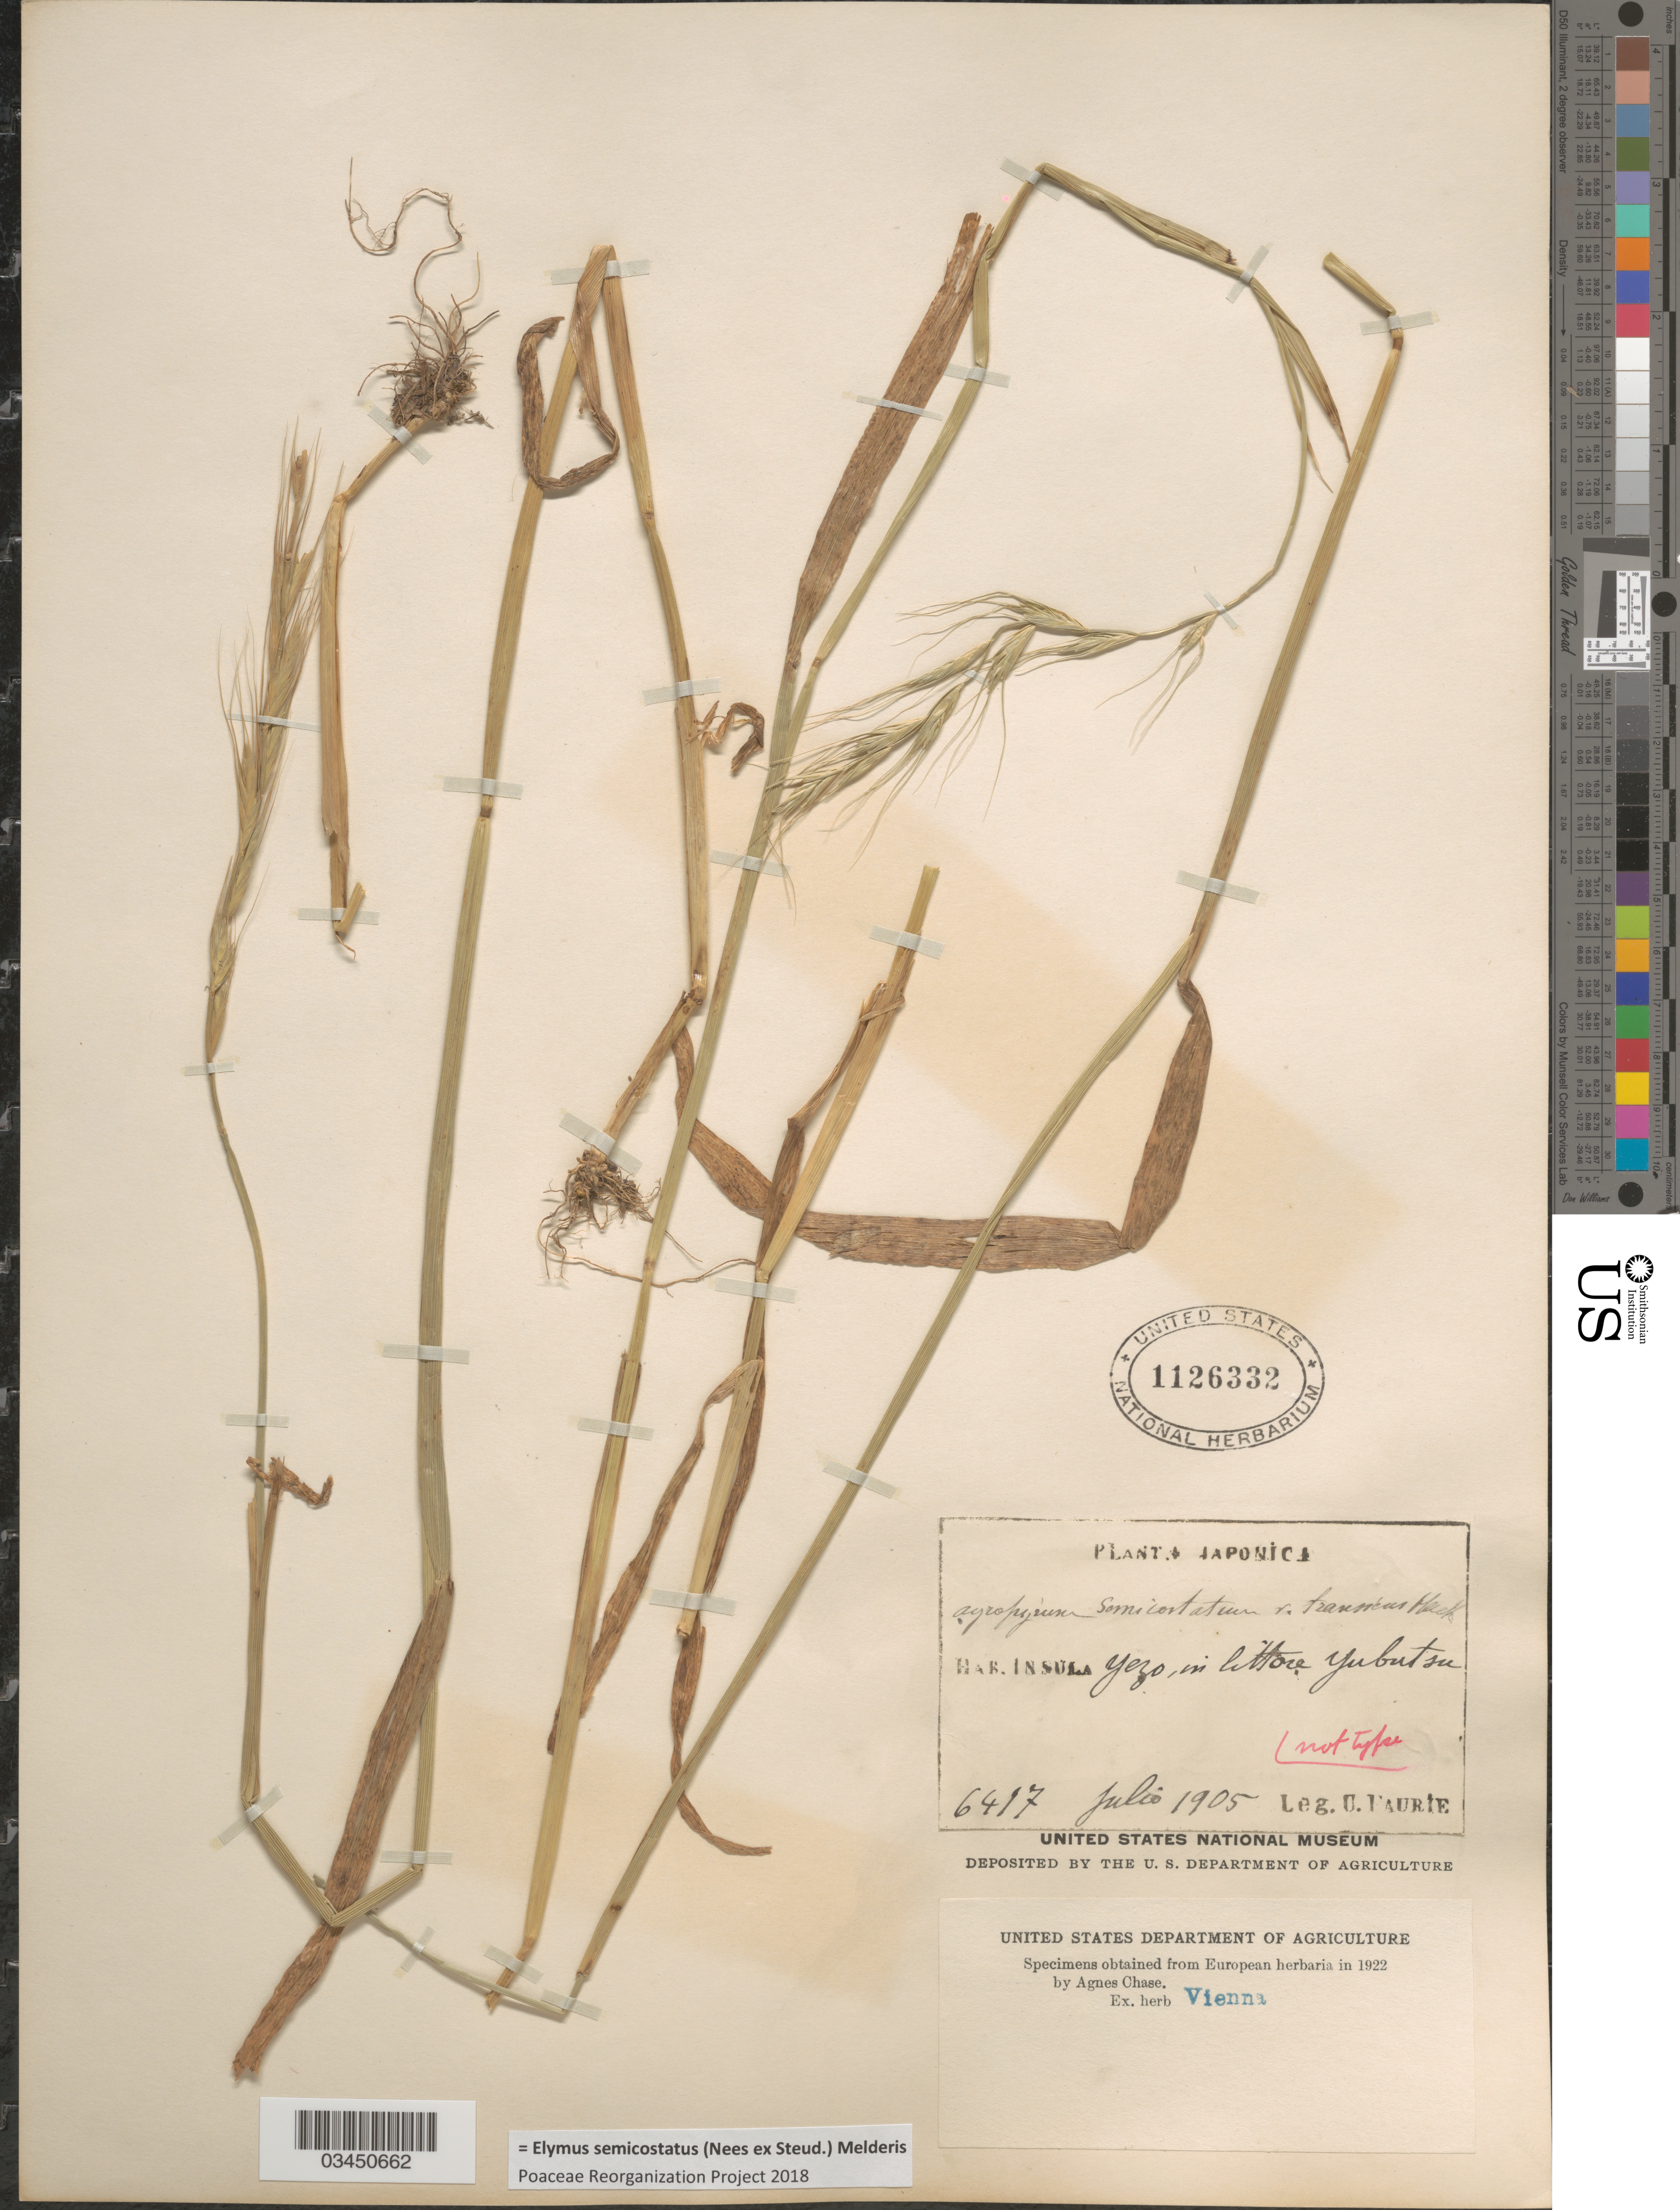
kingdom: Plantae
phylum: Tracheophyta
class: Liliopsida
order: Poales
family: Poaceae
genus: Elymus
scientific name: Elymus semicostatus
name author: (Nees ex Steud.) Melderis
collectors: U. Faurie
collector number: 6417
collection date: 1905-07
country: Japan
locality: Insula Yezo in littore Yubutsu.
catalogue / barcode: US 1126332